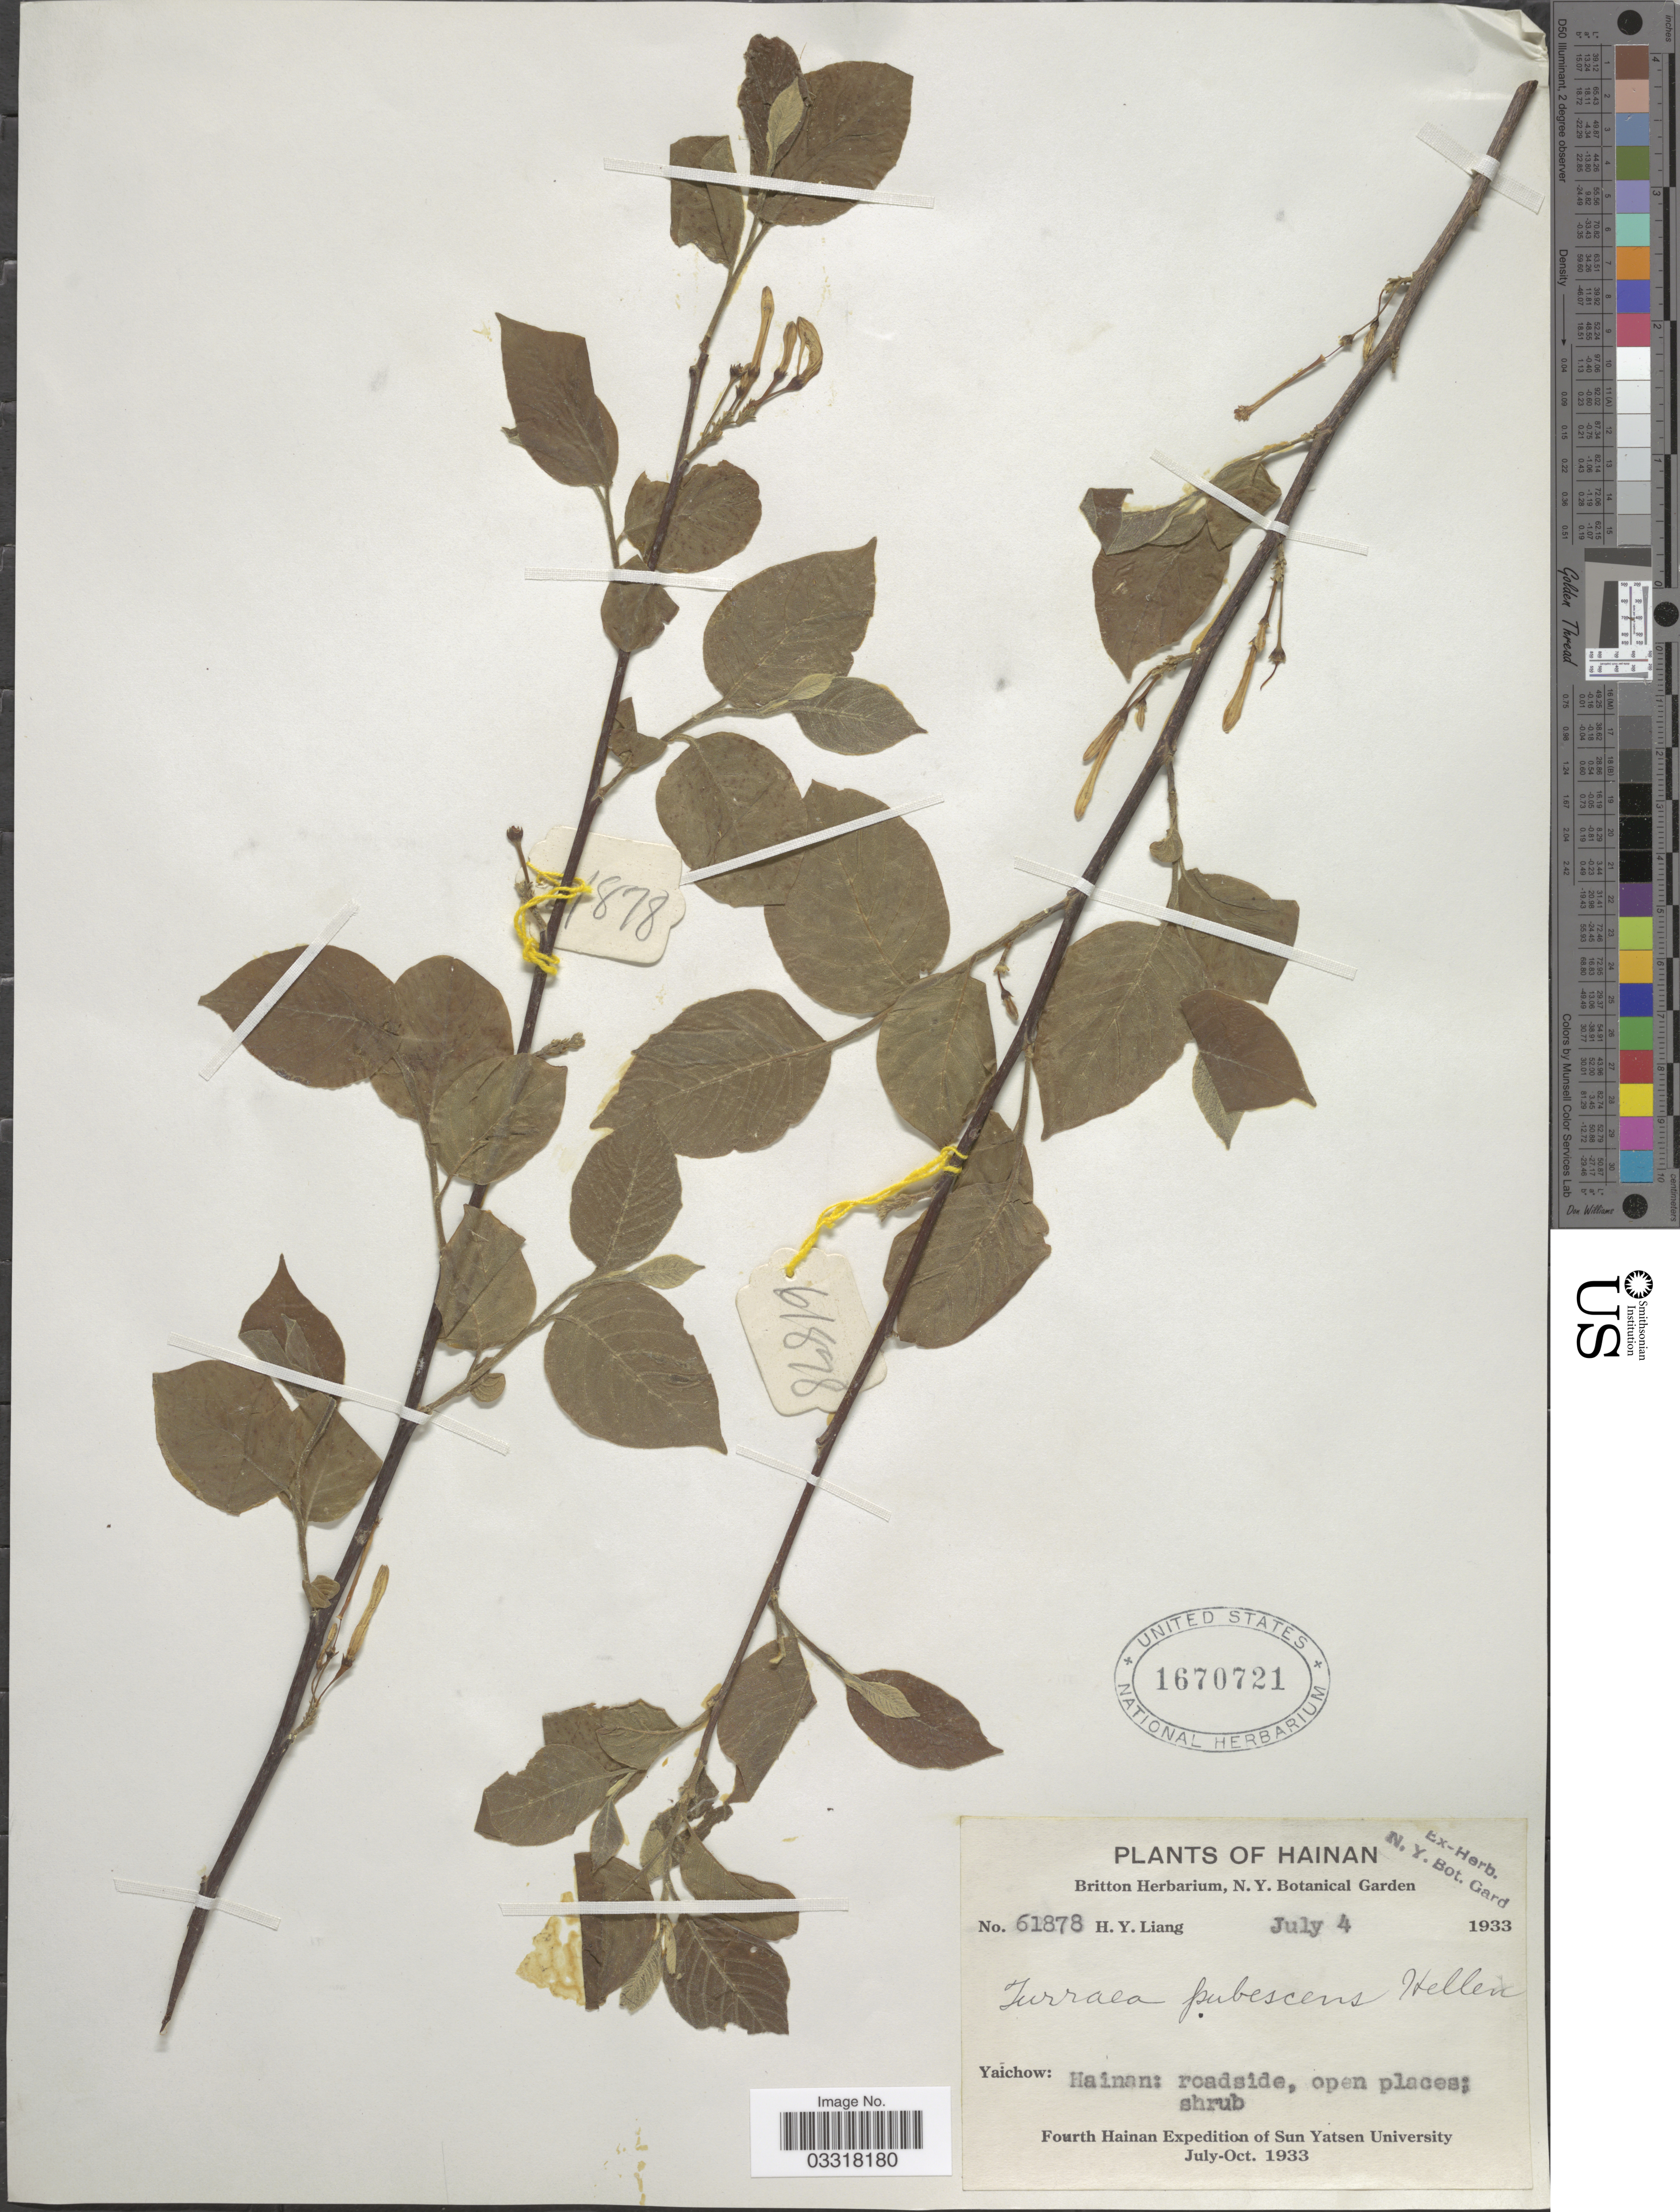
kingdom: Plantae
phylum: Tracheophyta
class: Magnoliopsida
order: Sapindales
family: Meliaceae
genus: Turraea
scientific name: Turraea pubescens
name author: Hell.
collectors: H. Y. Liang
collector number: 61878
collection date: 1933-07-04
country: China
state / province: Hainan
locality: Yaichow.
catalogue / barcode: US 1670721